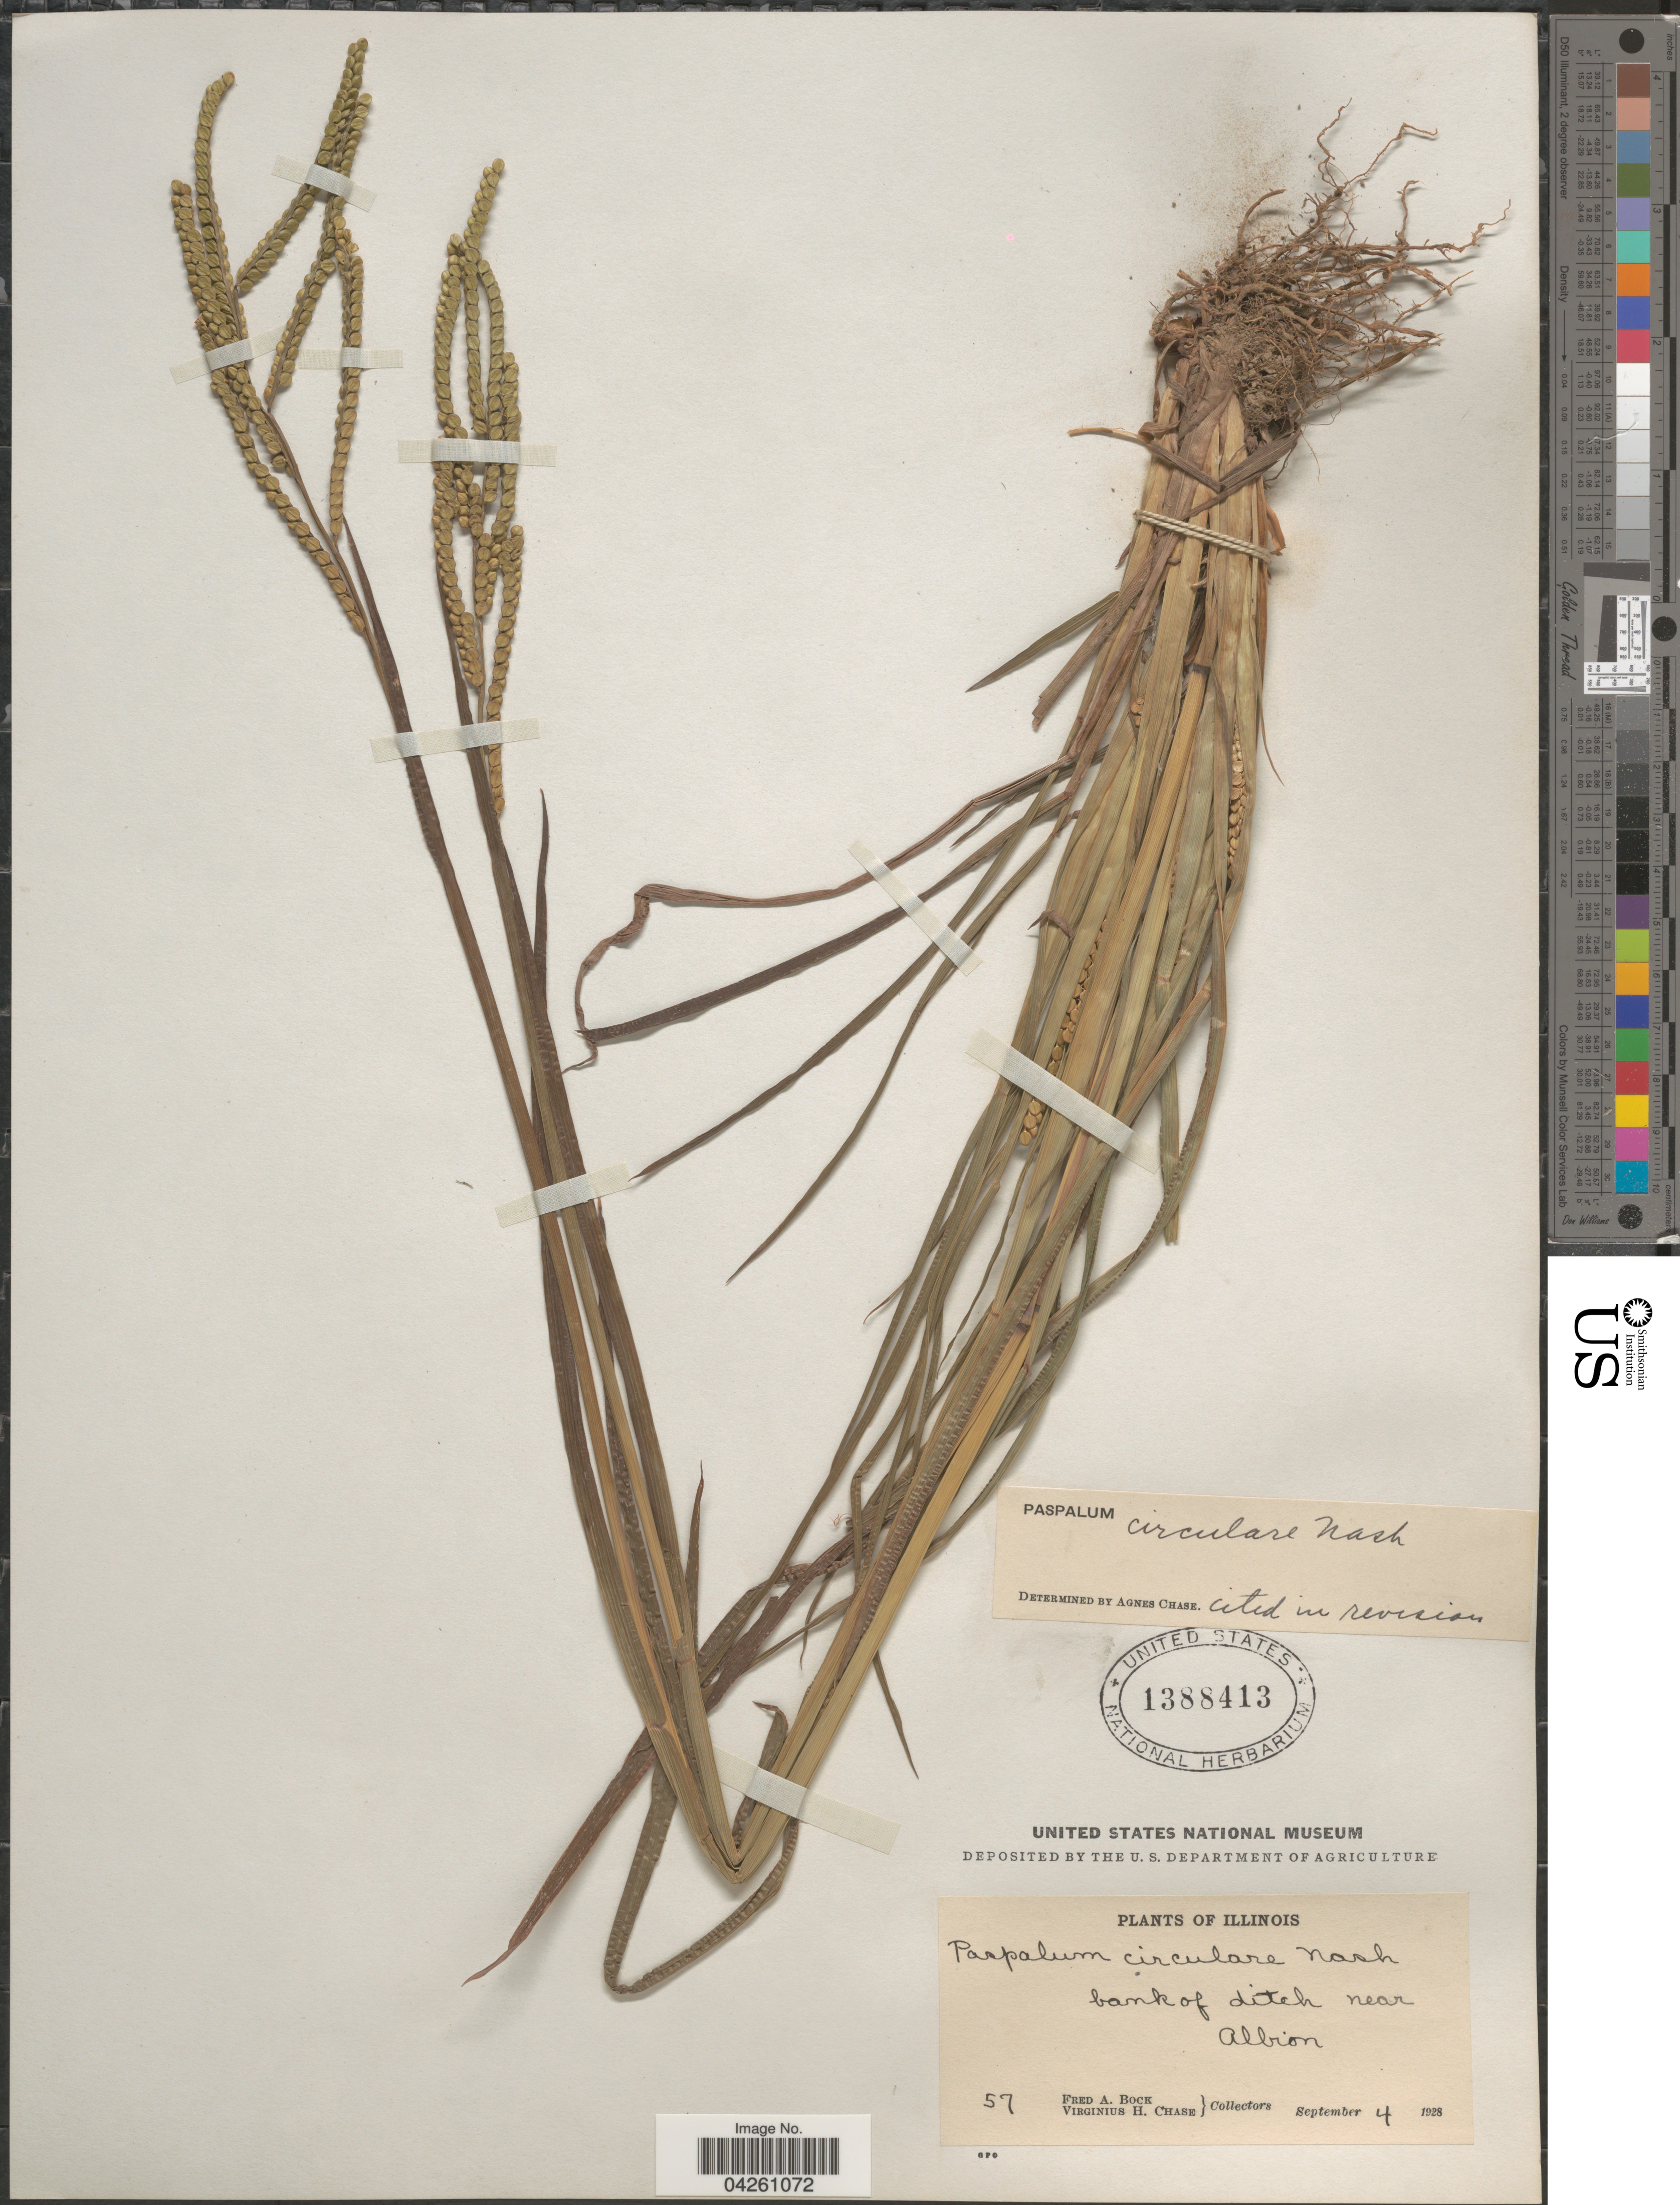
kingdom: Plantae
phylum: Tracheophyta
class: Liliopsida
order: Poales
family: Poaceae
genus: Paspalum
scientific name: Paspalum circulare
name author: Nash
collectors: F. Bock & V. H. Chase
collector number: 57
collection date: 1928-09-04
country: United States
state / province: Illinois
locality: Bank of ditch near Albion.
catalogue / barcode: US 1388413